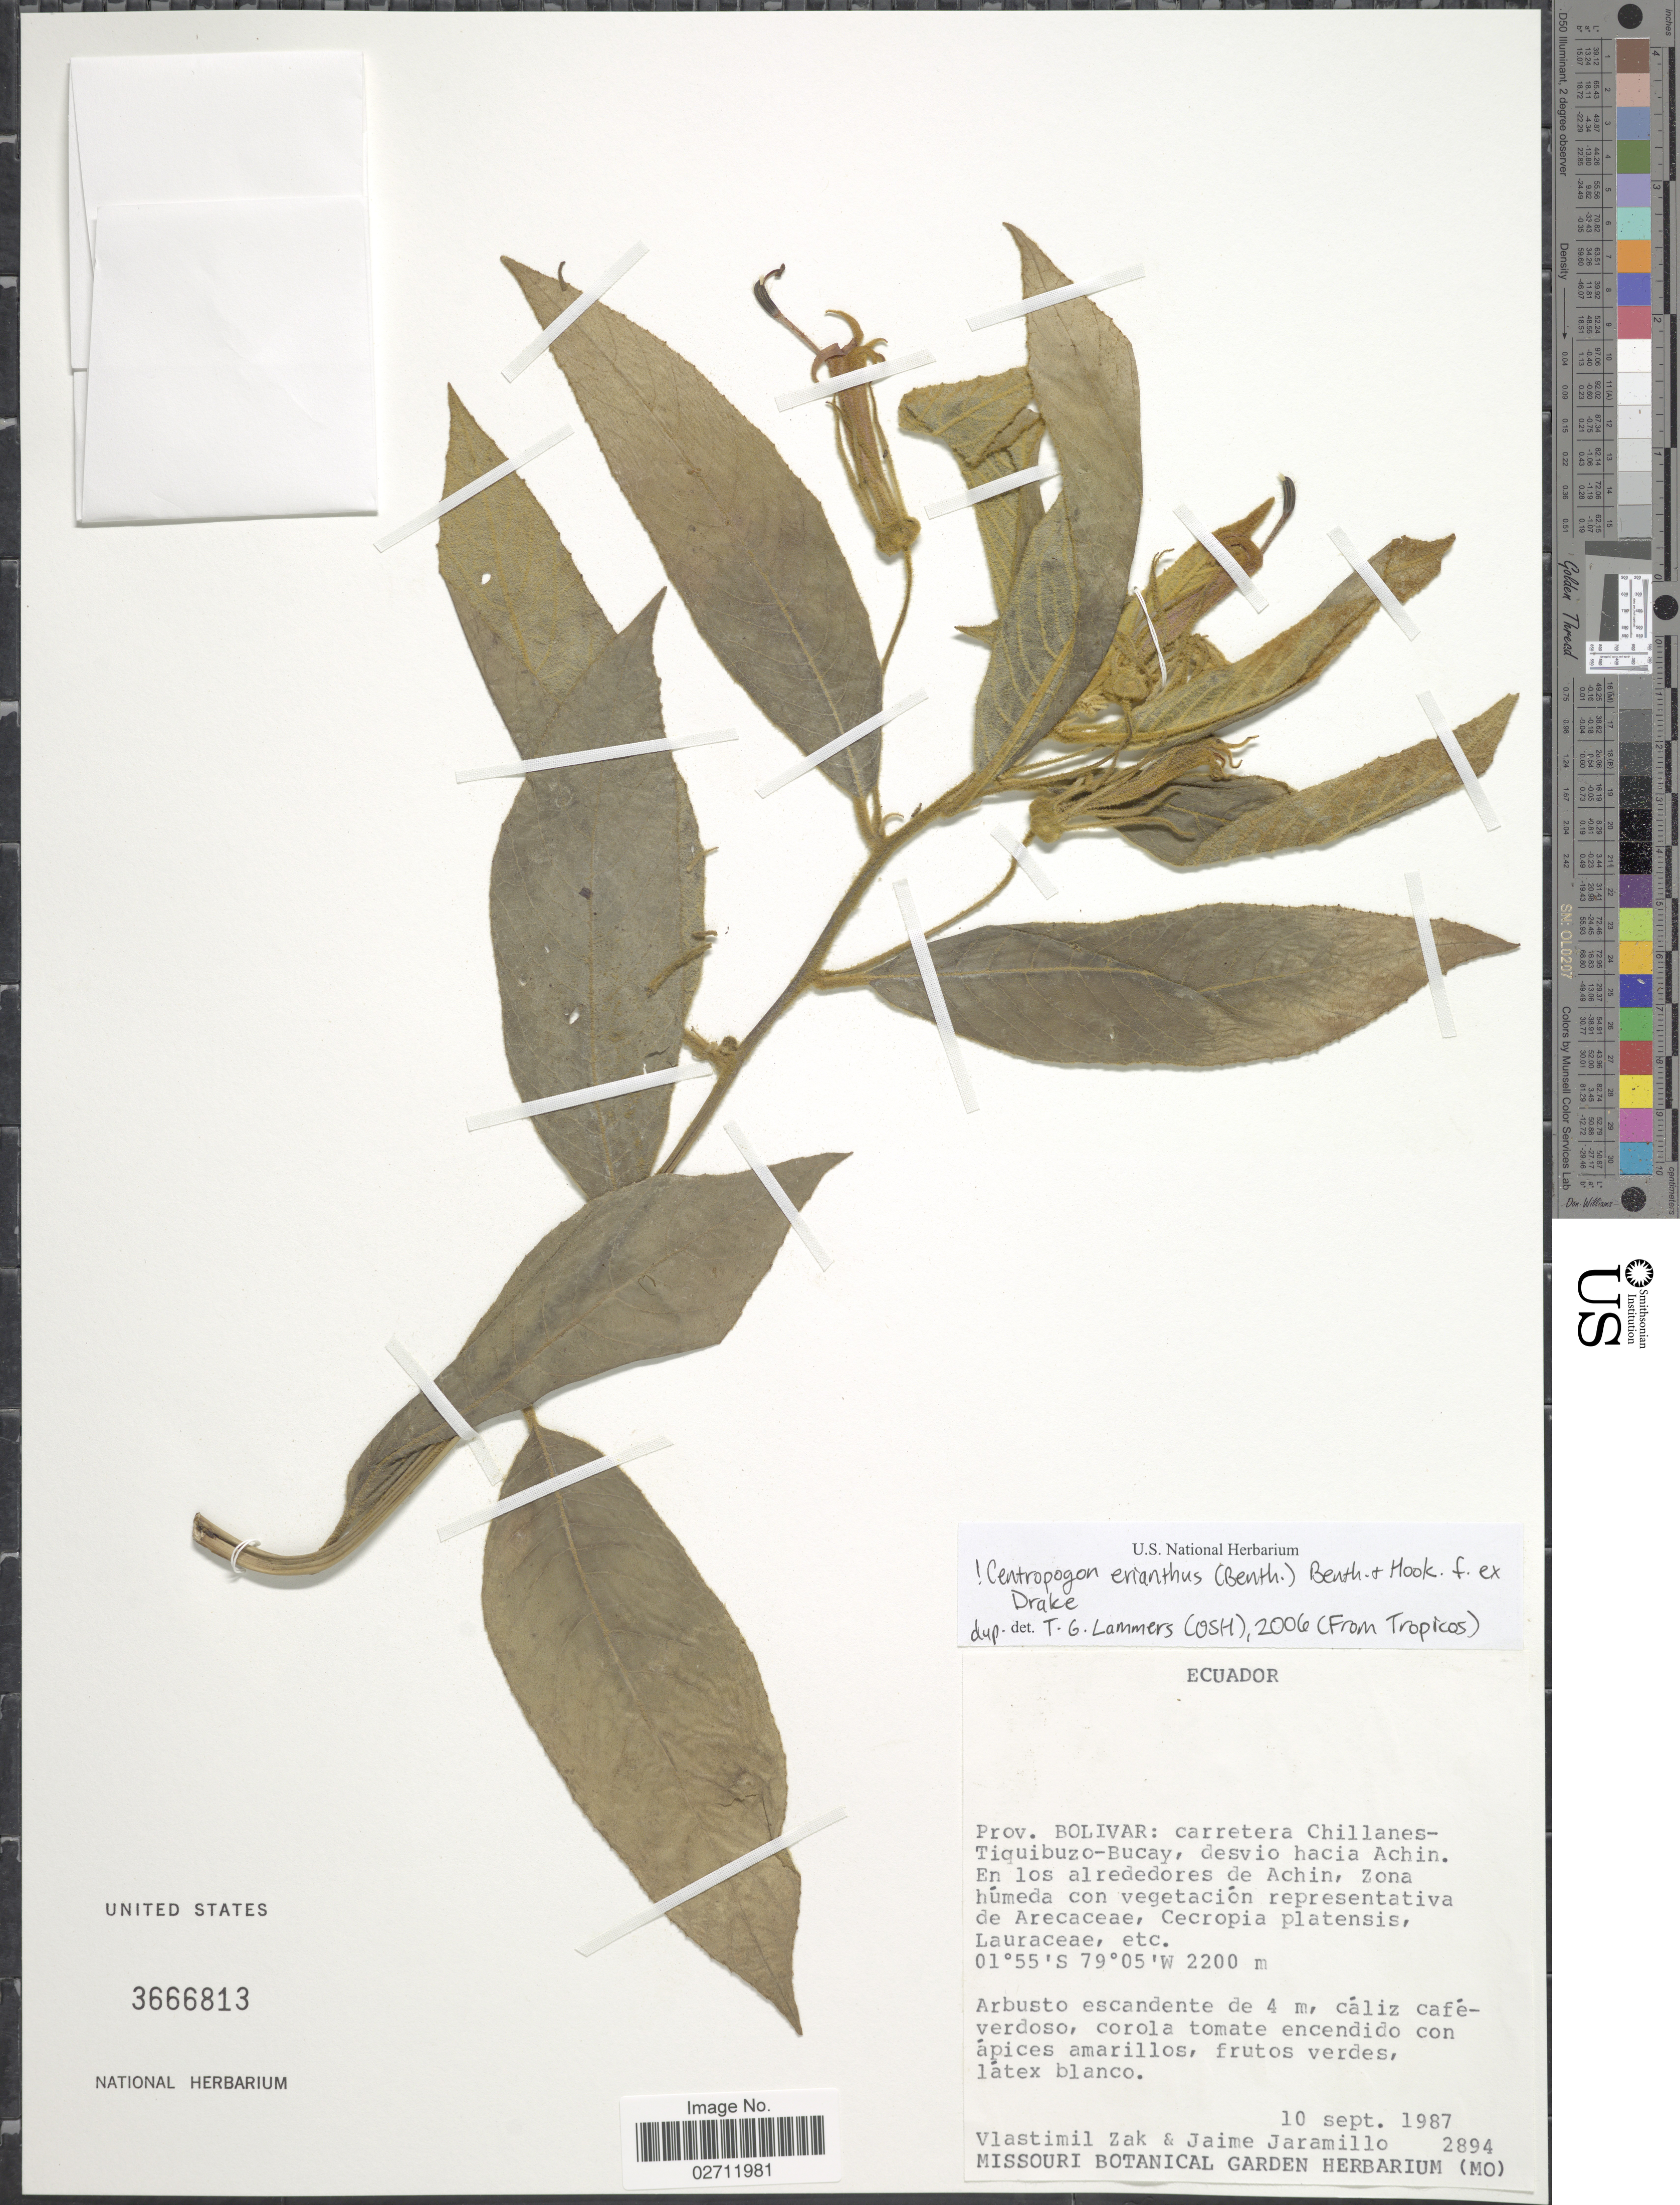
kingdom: Plantae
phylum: Tracheophyta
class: Magnoliopsida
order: Asterales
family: Campanulaceae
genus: Centropogon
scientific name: Centropogon erianthus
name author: (Benth.) Benth. & Hook. f. ex Drake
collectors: V. Zak & J. Jaramillo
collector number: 2894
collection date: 1987-09-10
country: Ecuador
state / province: Bolívar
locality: Carretera Chillanes-Tiquibuzo-Bucay, descio hacia Achin, en los alrededores de Achin.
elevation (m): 2200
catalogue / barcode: US 3666813